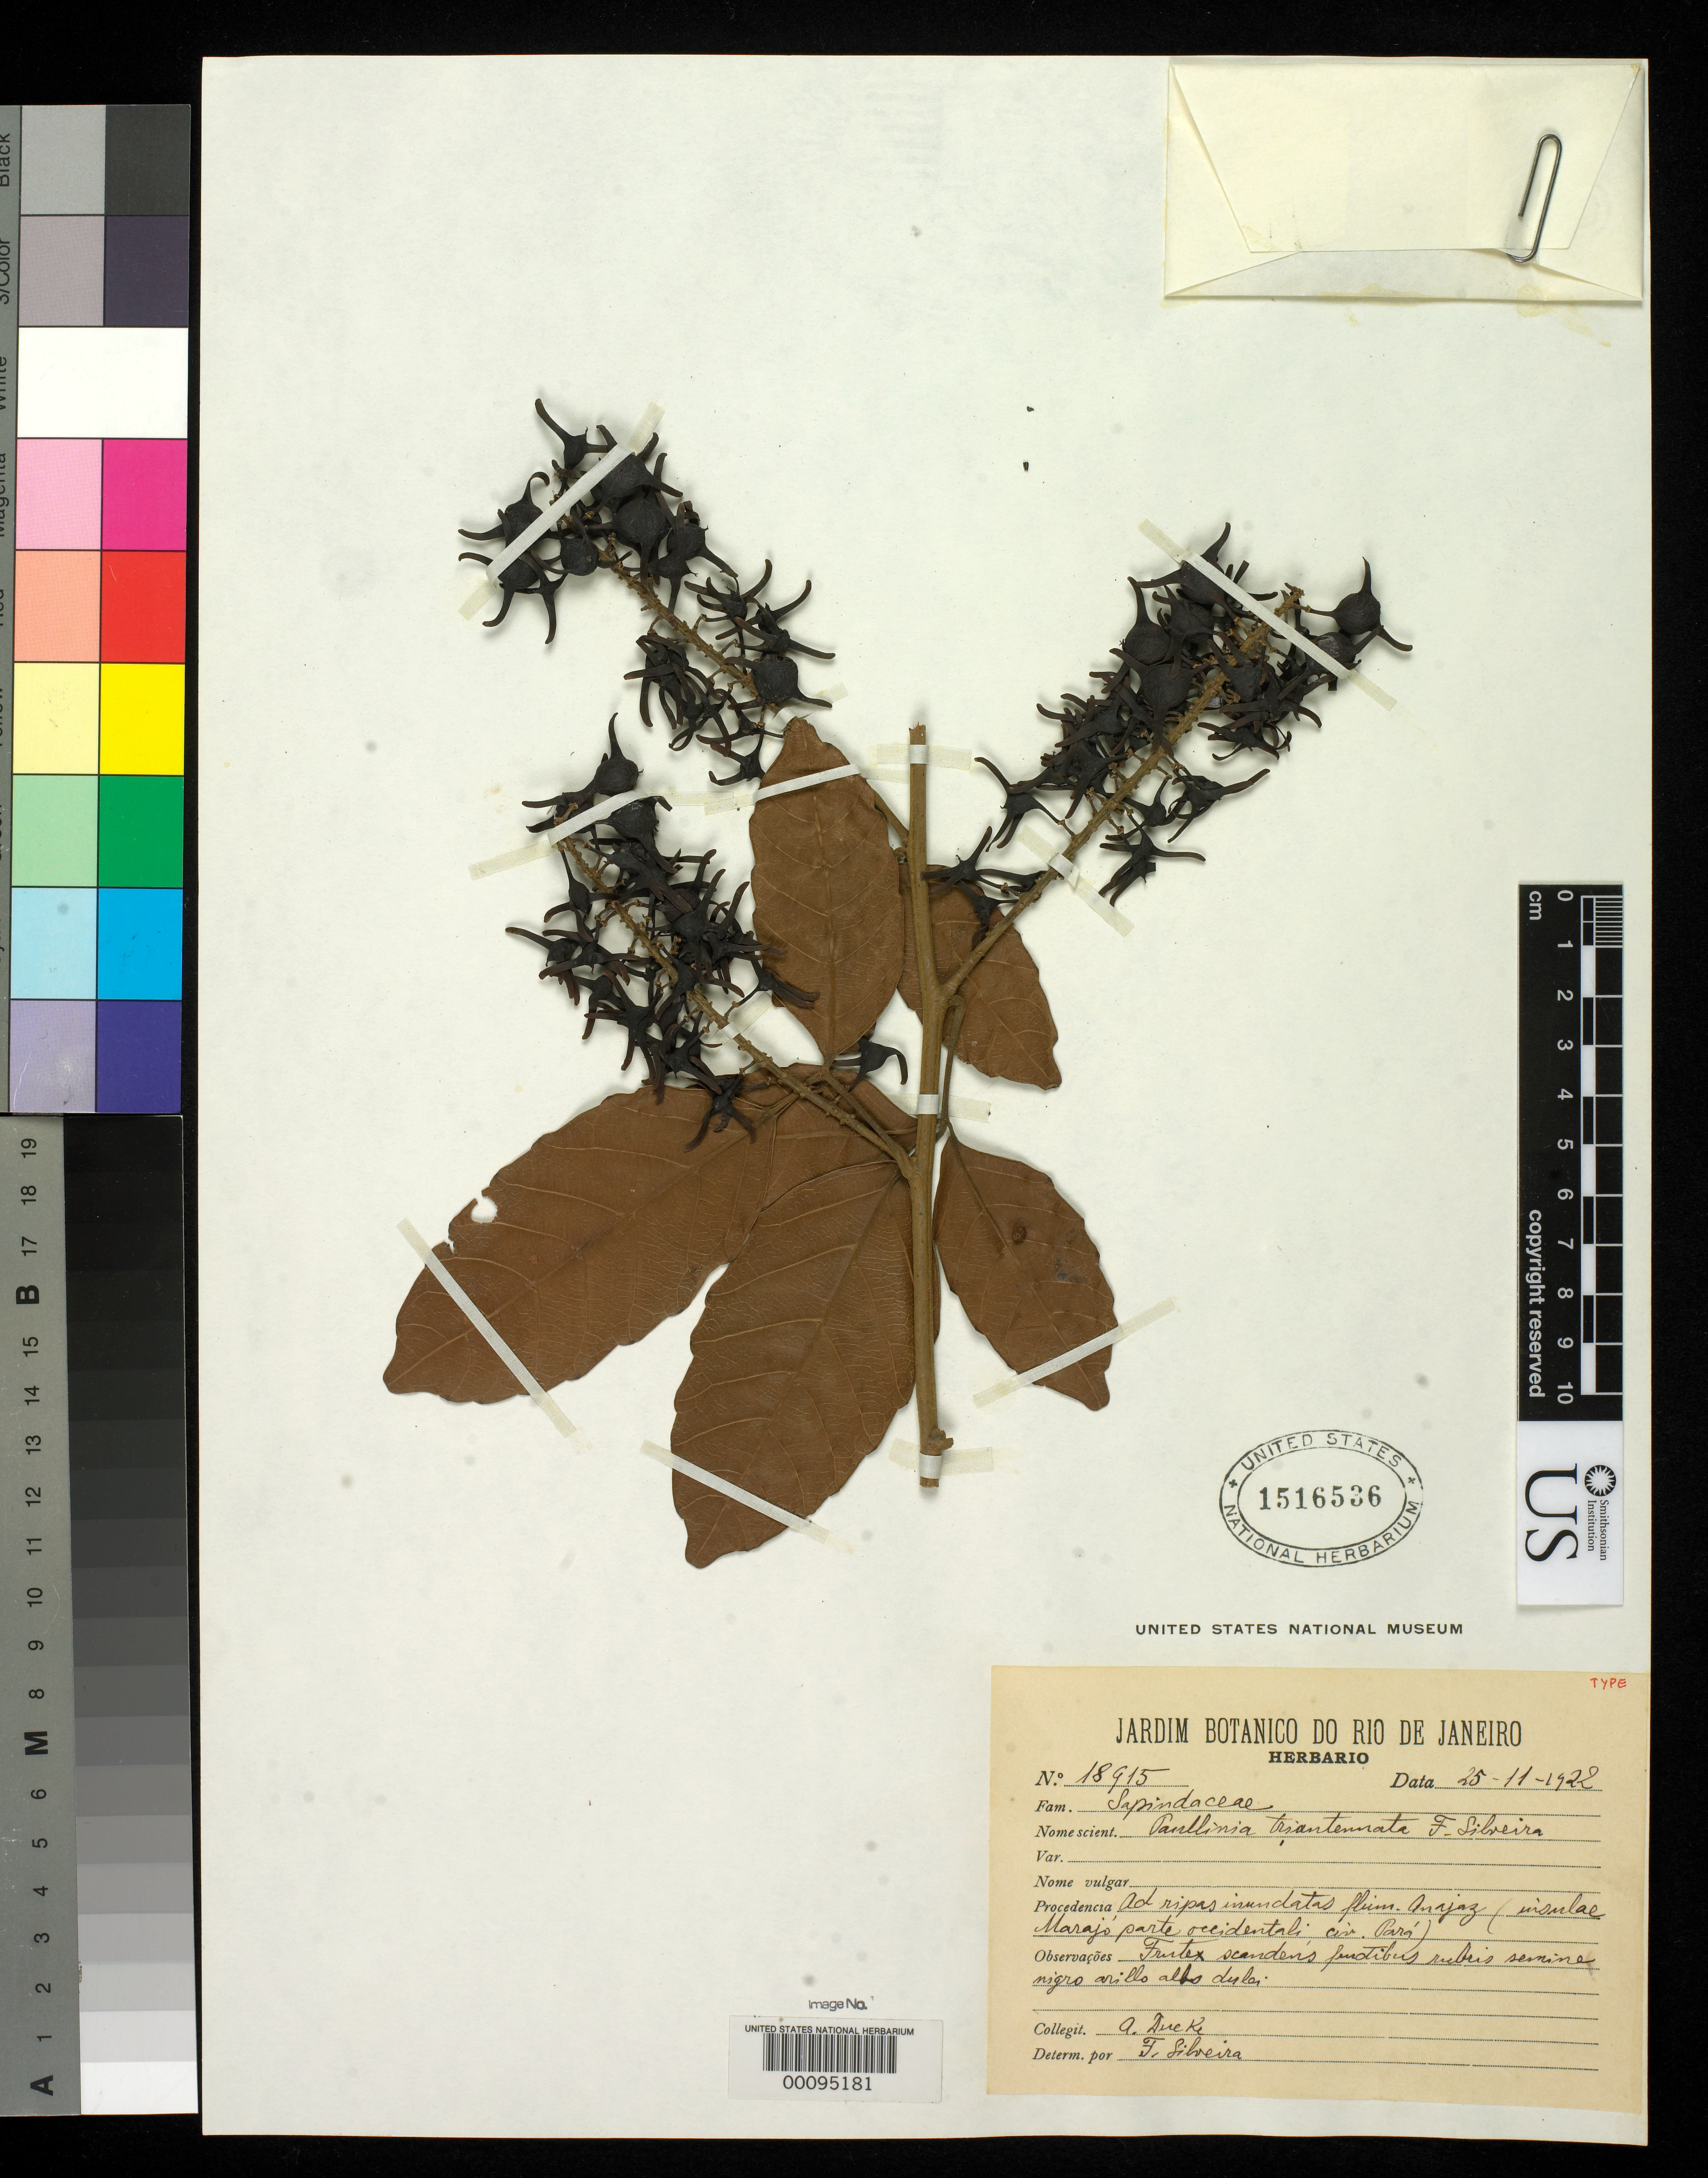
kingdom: Plantae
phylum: Tracheophyta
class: Magnoliopsida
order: Sapindales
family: Sapindaceae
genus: Paullinia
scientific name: Paullinia triantennata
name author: F. Silveira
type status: Type Collection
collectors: A. Ducke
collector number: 18915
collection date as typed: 25 Nov 1922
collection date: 1922-11-25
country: Brazil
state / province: Pará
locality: Arajoz.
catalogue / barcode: US 1516536